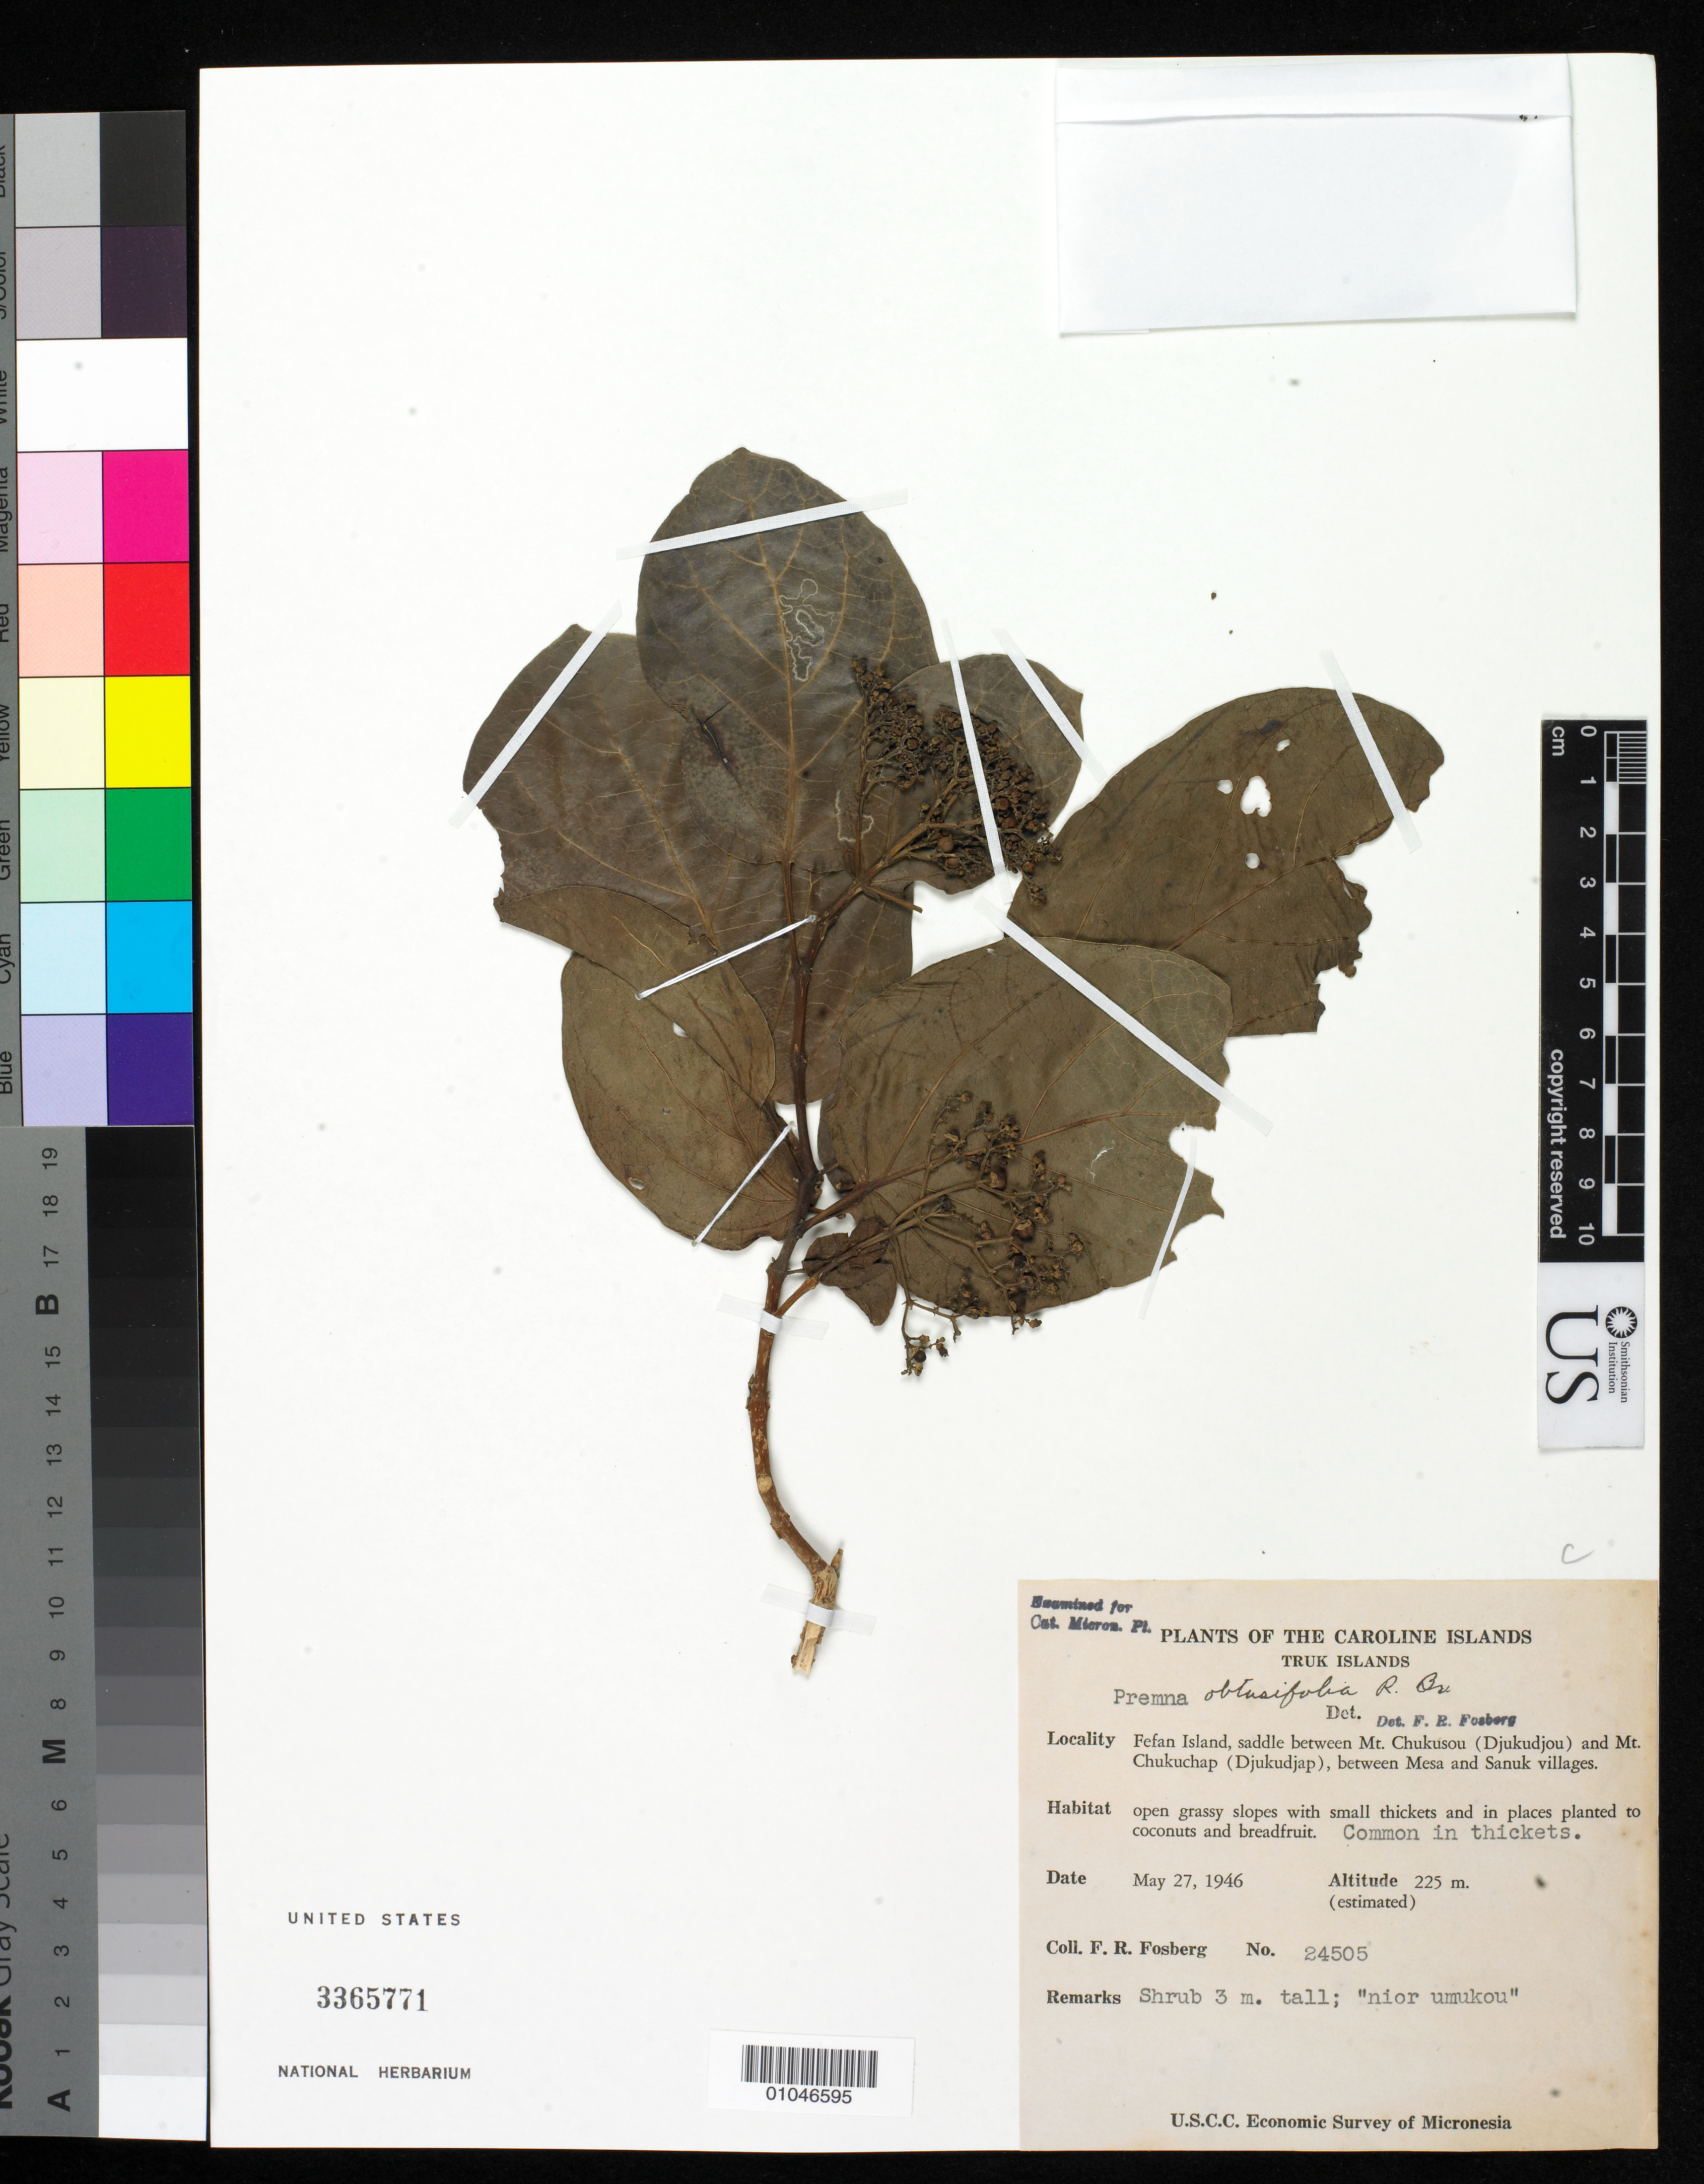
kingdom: Plantae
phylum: Tracheophyta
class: Magnoliopsida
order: Lamiales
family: Lamiaceae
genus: Premna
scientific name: Premna obtusifolia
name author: R. Br.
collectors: F. R. Fosberg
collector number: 24505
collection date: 1946-05-27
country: Micronesia, Federated States of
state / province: Truk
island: Fefan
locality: Between Mesa and Sanuk villages, saddle between Mt. Chukusou (Djukudjou) and Mt. Chukuchap (Djukudjap)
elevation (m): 225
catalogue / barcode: US 3365771